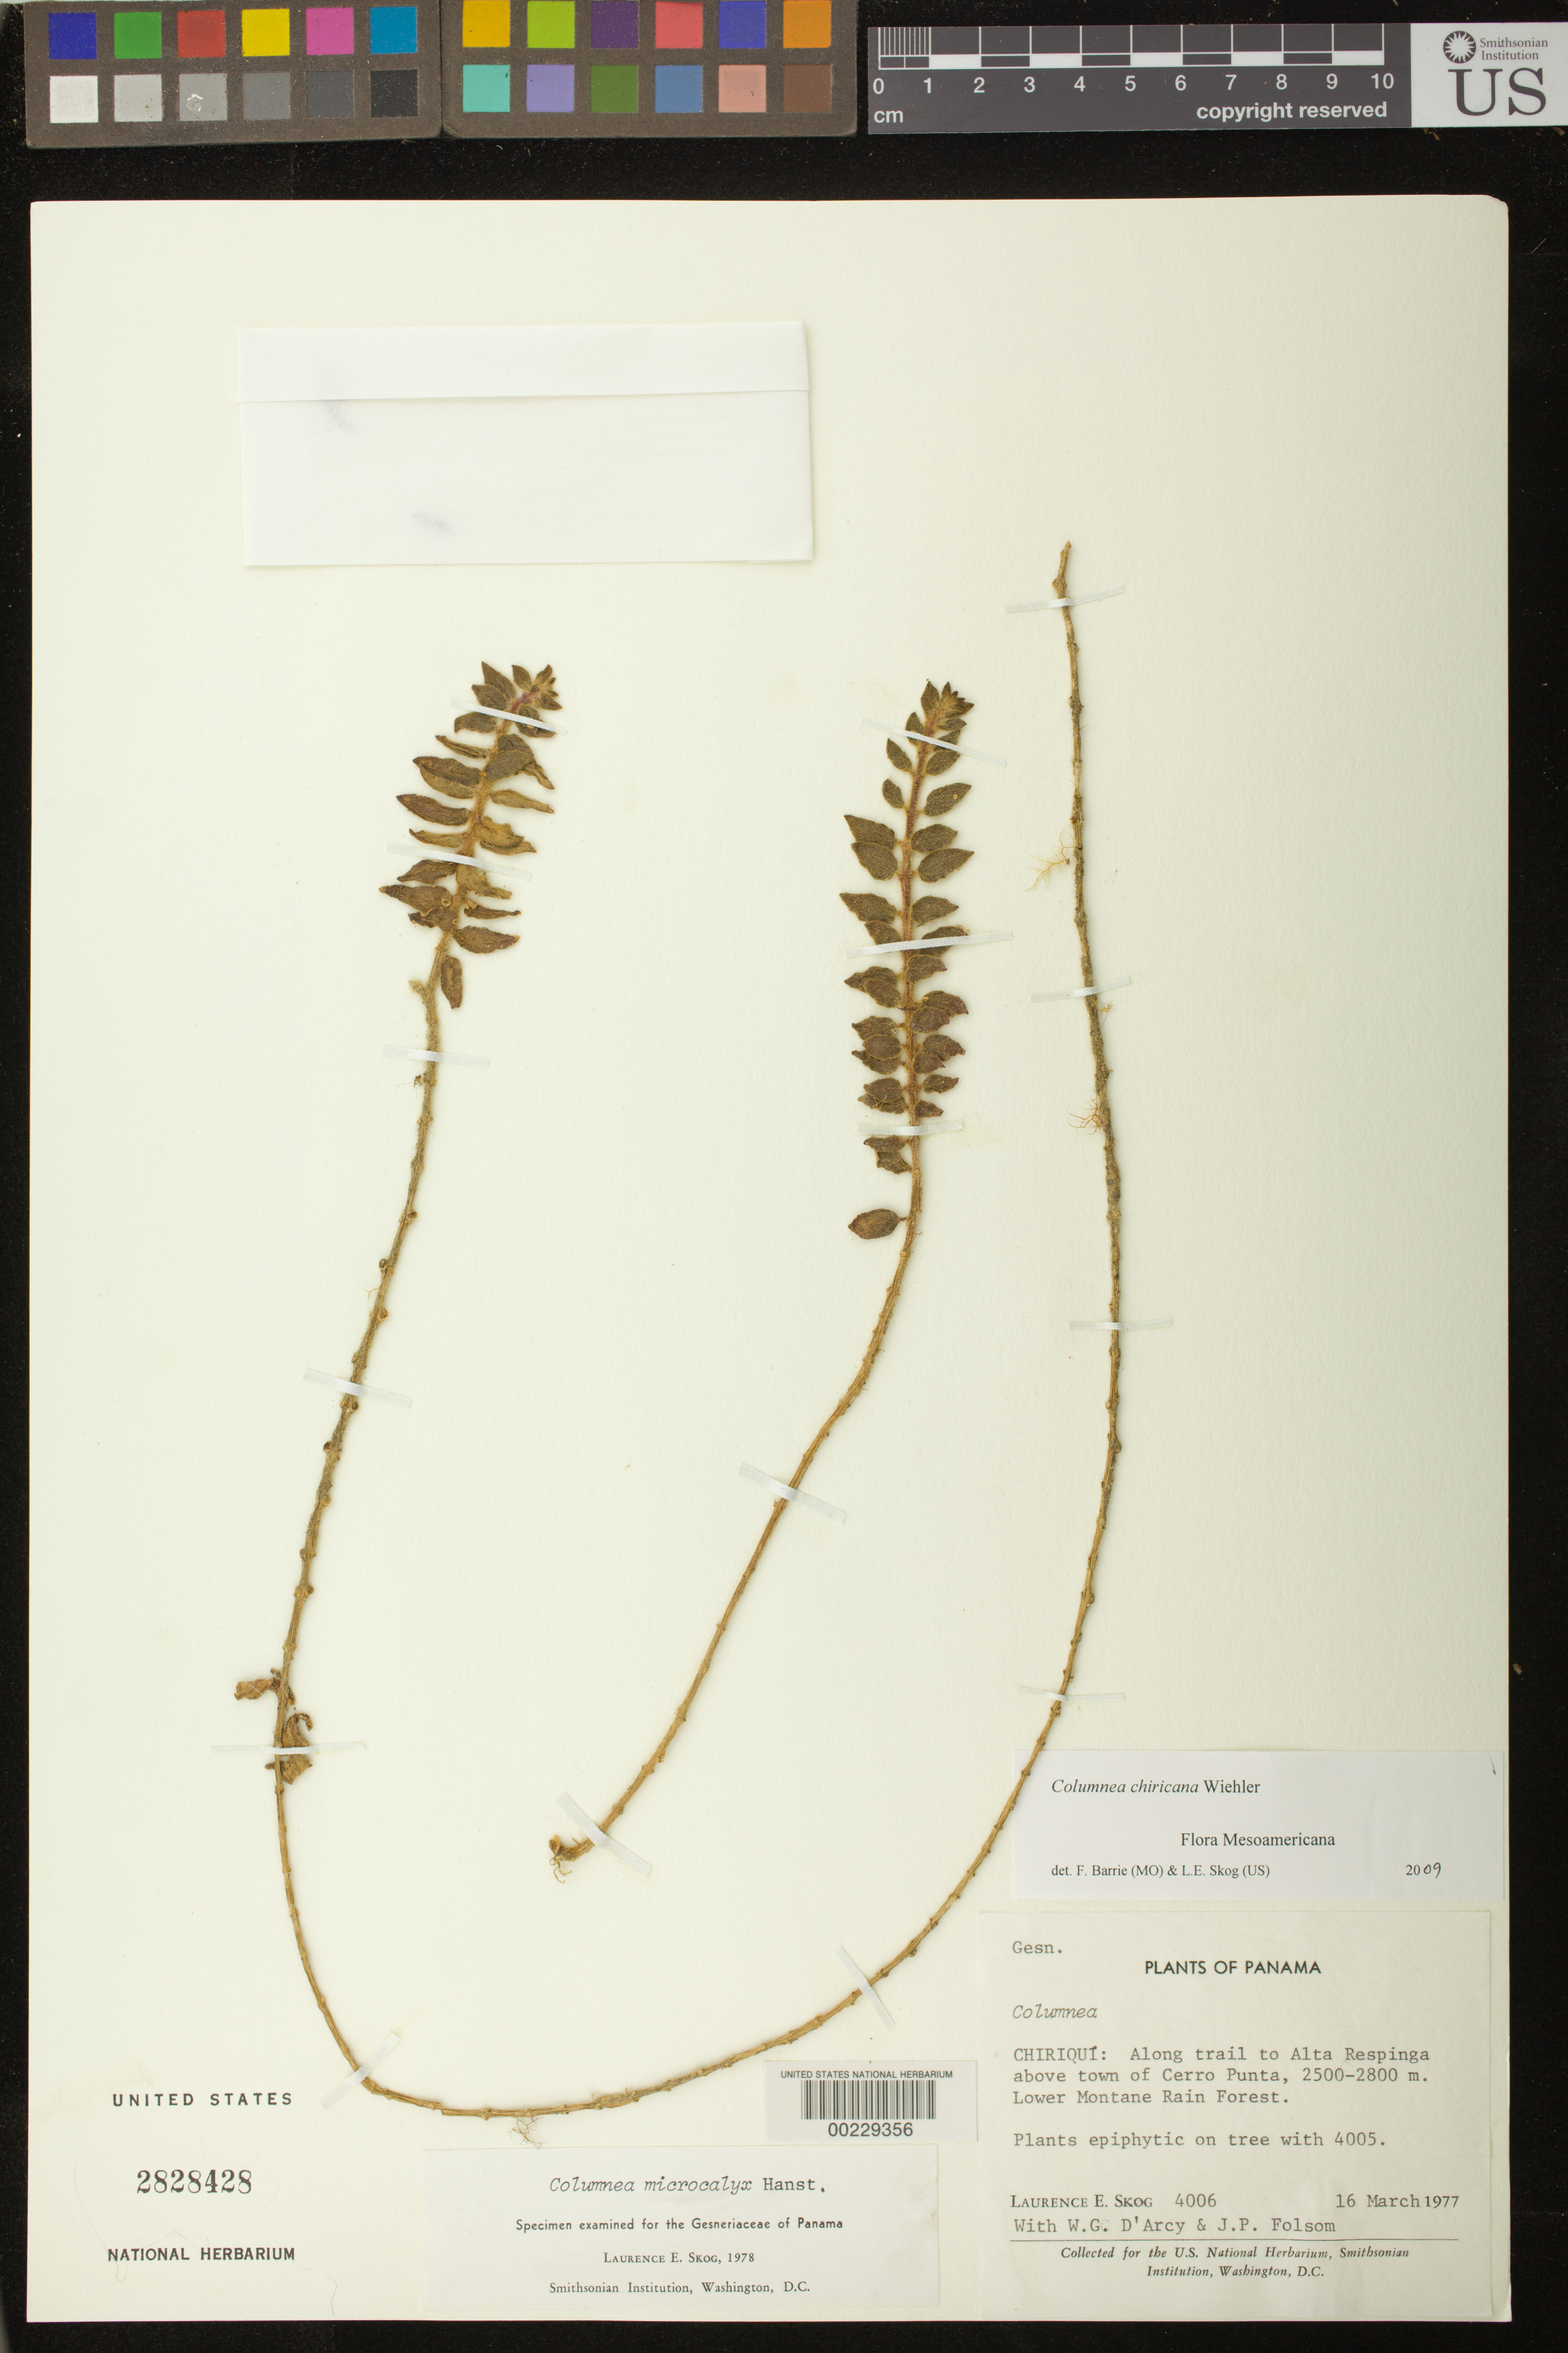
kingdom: Plantae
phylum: Tracheophyta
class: Magnoliopsida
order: Lamiales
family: Gesneriaceae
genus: Columnea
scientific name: Columnea chiricana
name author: Wiehler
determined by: Barrie, F. R.; Skog, Laurence E.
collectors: L. E. Skog & W. G. D'Arcy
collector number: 4006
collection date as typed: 16 Mar 1977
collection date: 1977-03-16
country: Panama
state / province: Chiriquí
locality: Along trail to Alta Respinga above town of Cerro Punta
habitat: Lower montane rain forest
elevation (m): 2500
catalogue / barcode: US 2828428